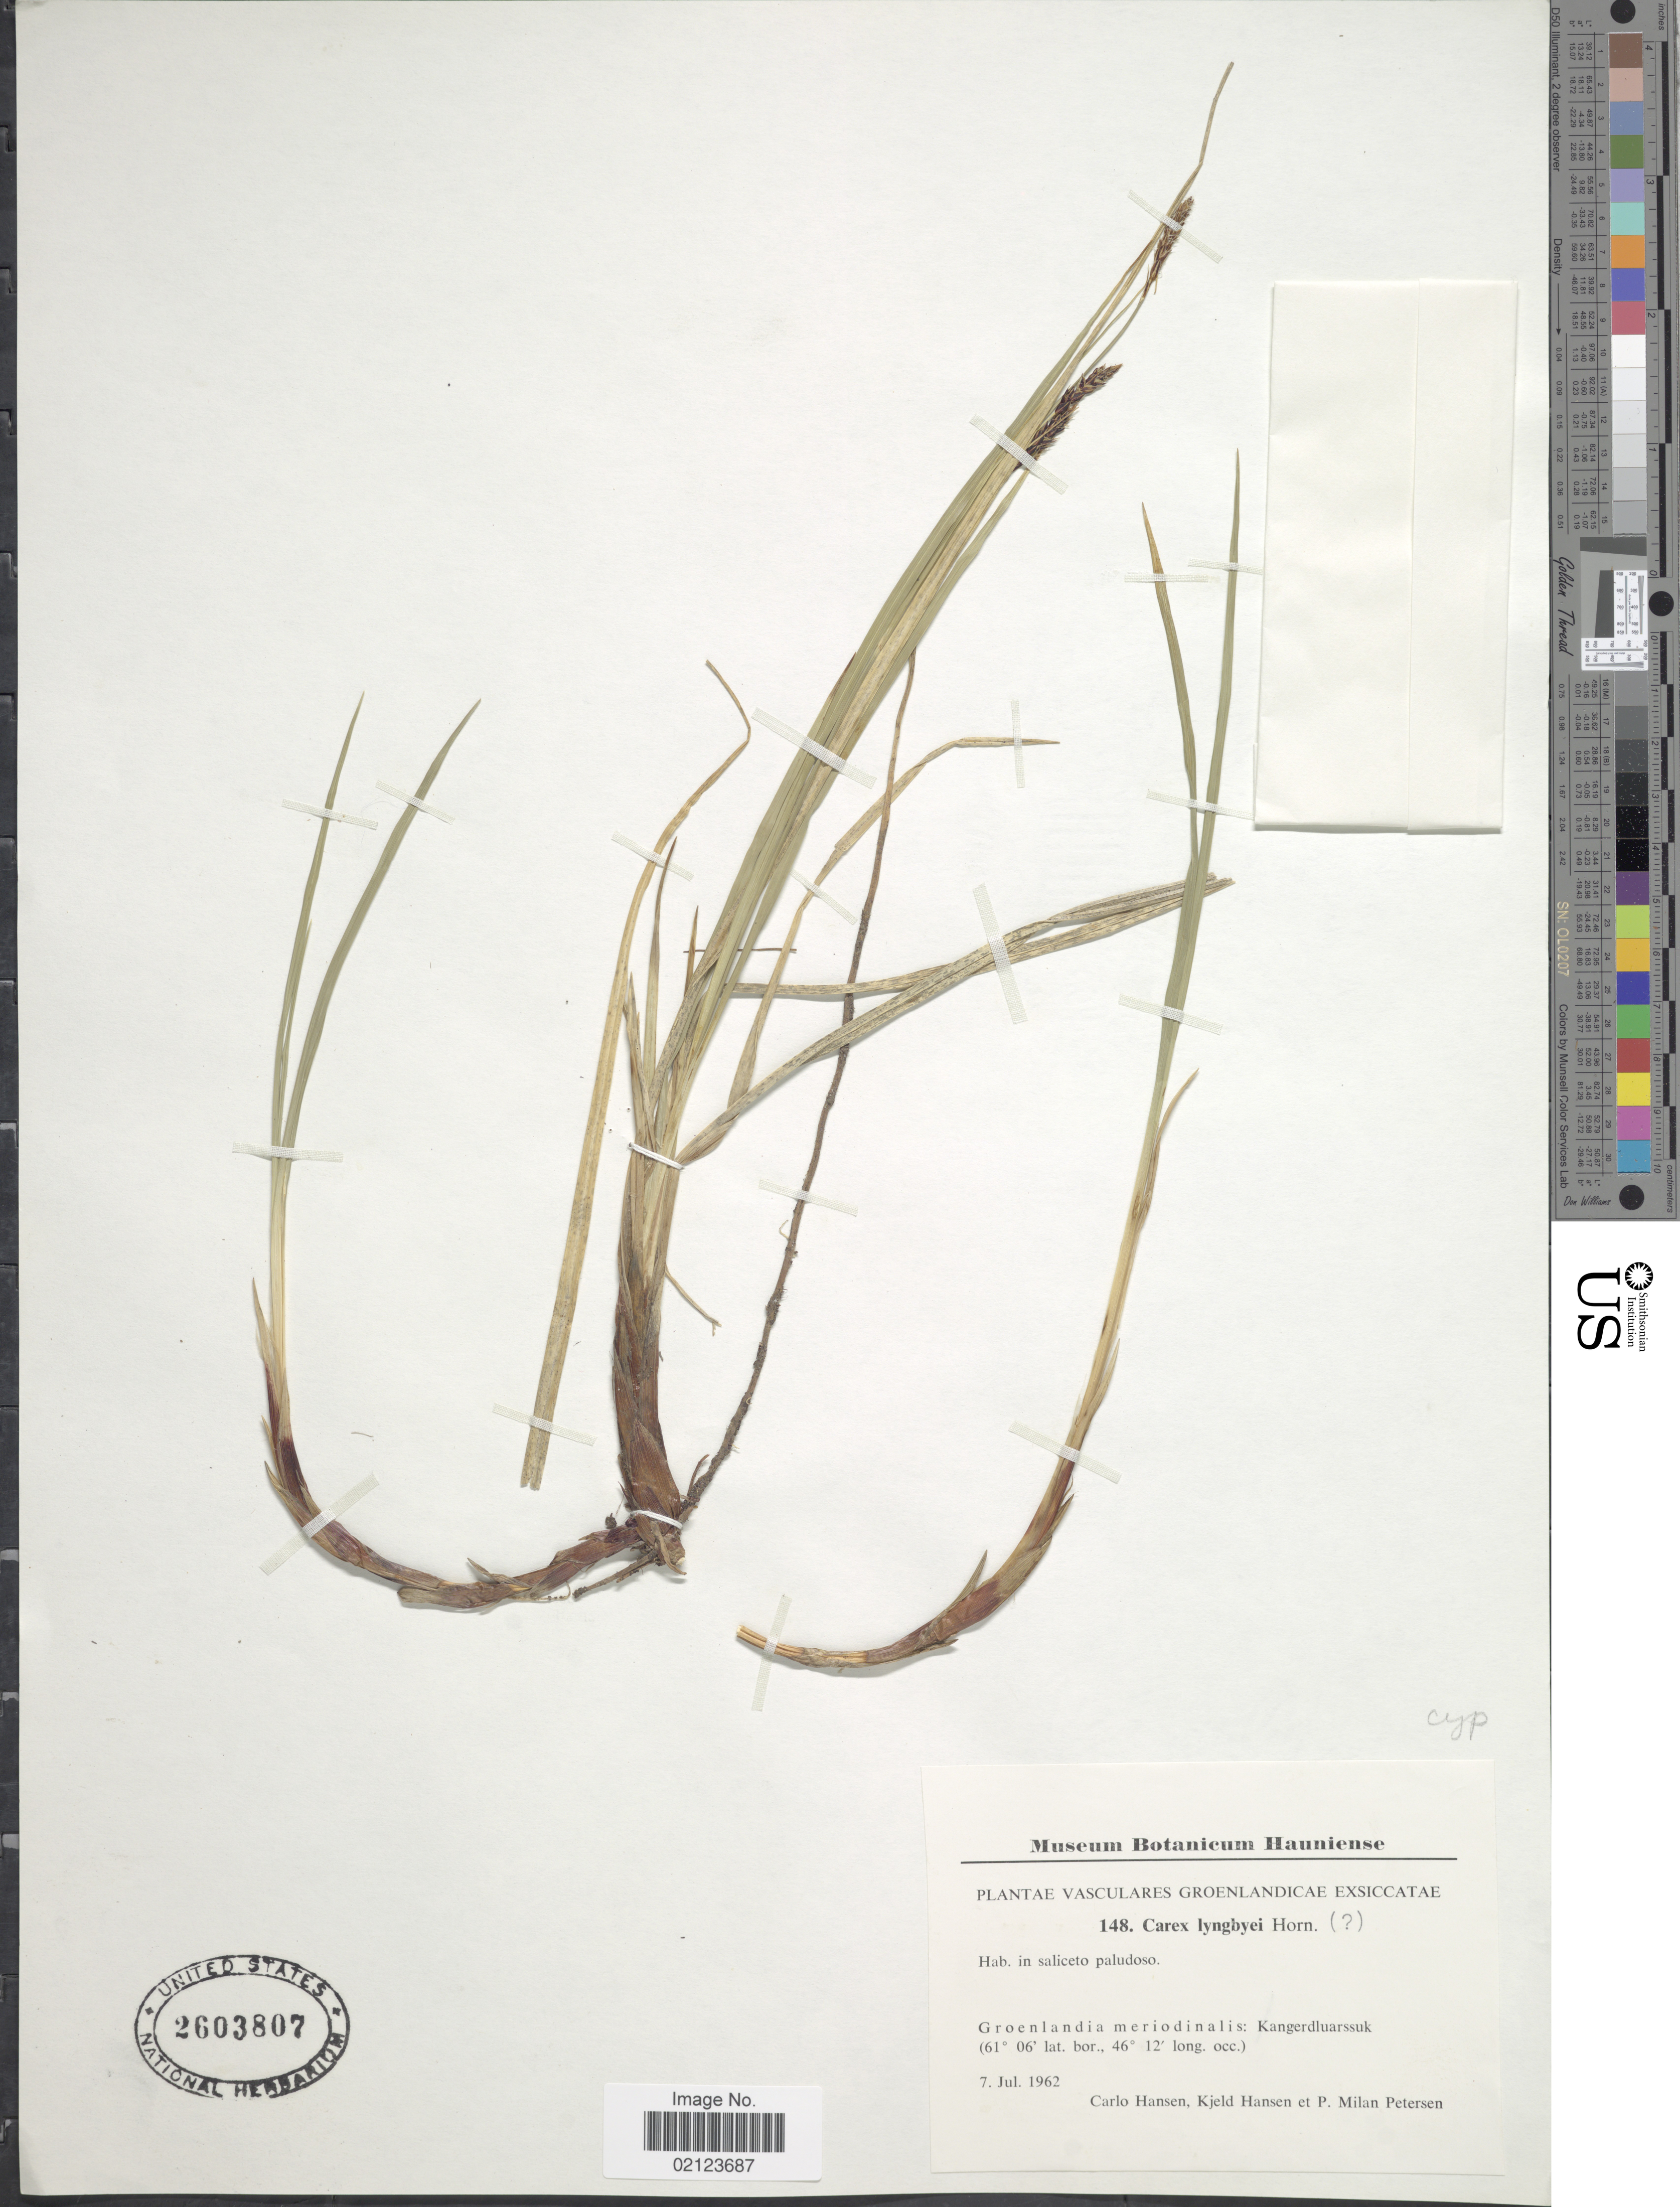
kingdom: Plantae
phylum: Tracheophyta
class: Liliopsida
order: Poales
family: Cyperaceae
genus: Carex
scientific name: Carex lyngbyei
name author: Hornem.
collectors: C. Hansen, K. Hansen & P. Petersen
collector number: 148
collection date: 1962-07-07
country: Greenland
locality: Groenlandia meriodinalis: Kangerdluarssuk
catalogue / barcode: US 2603807